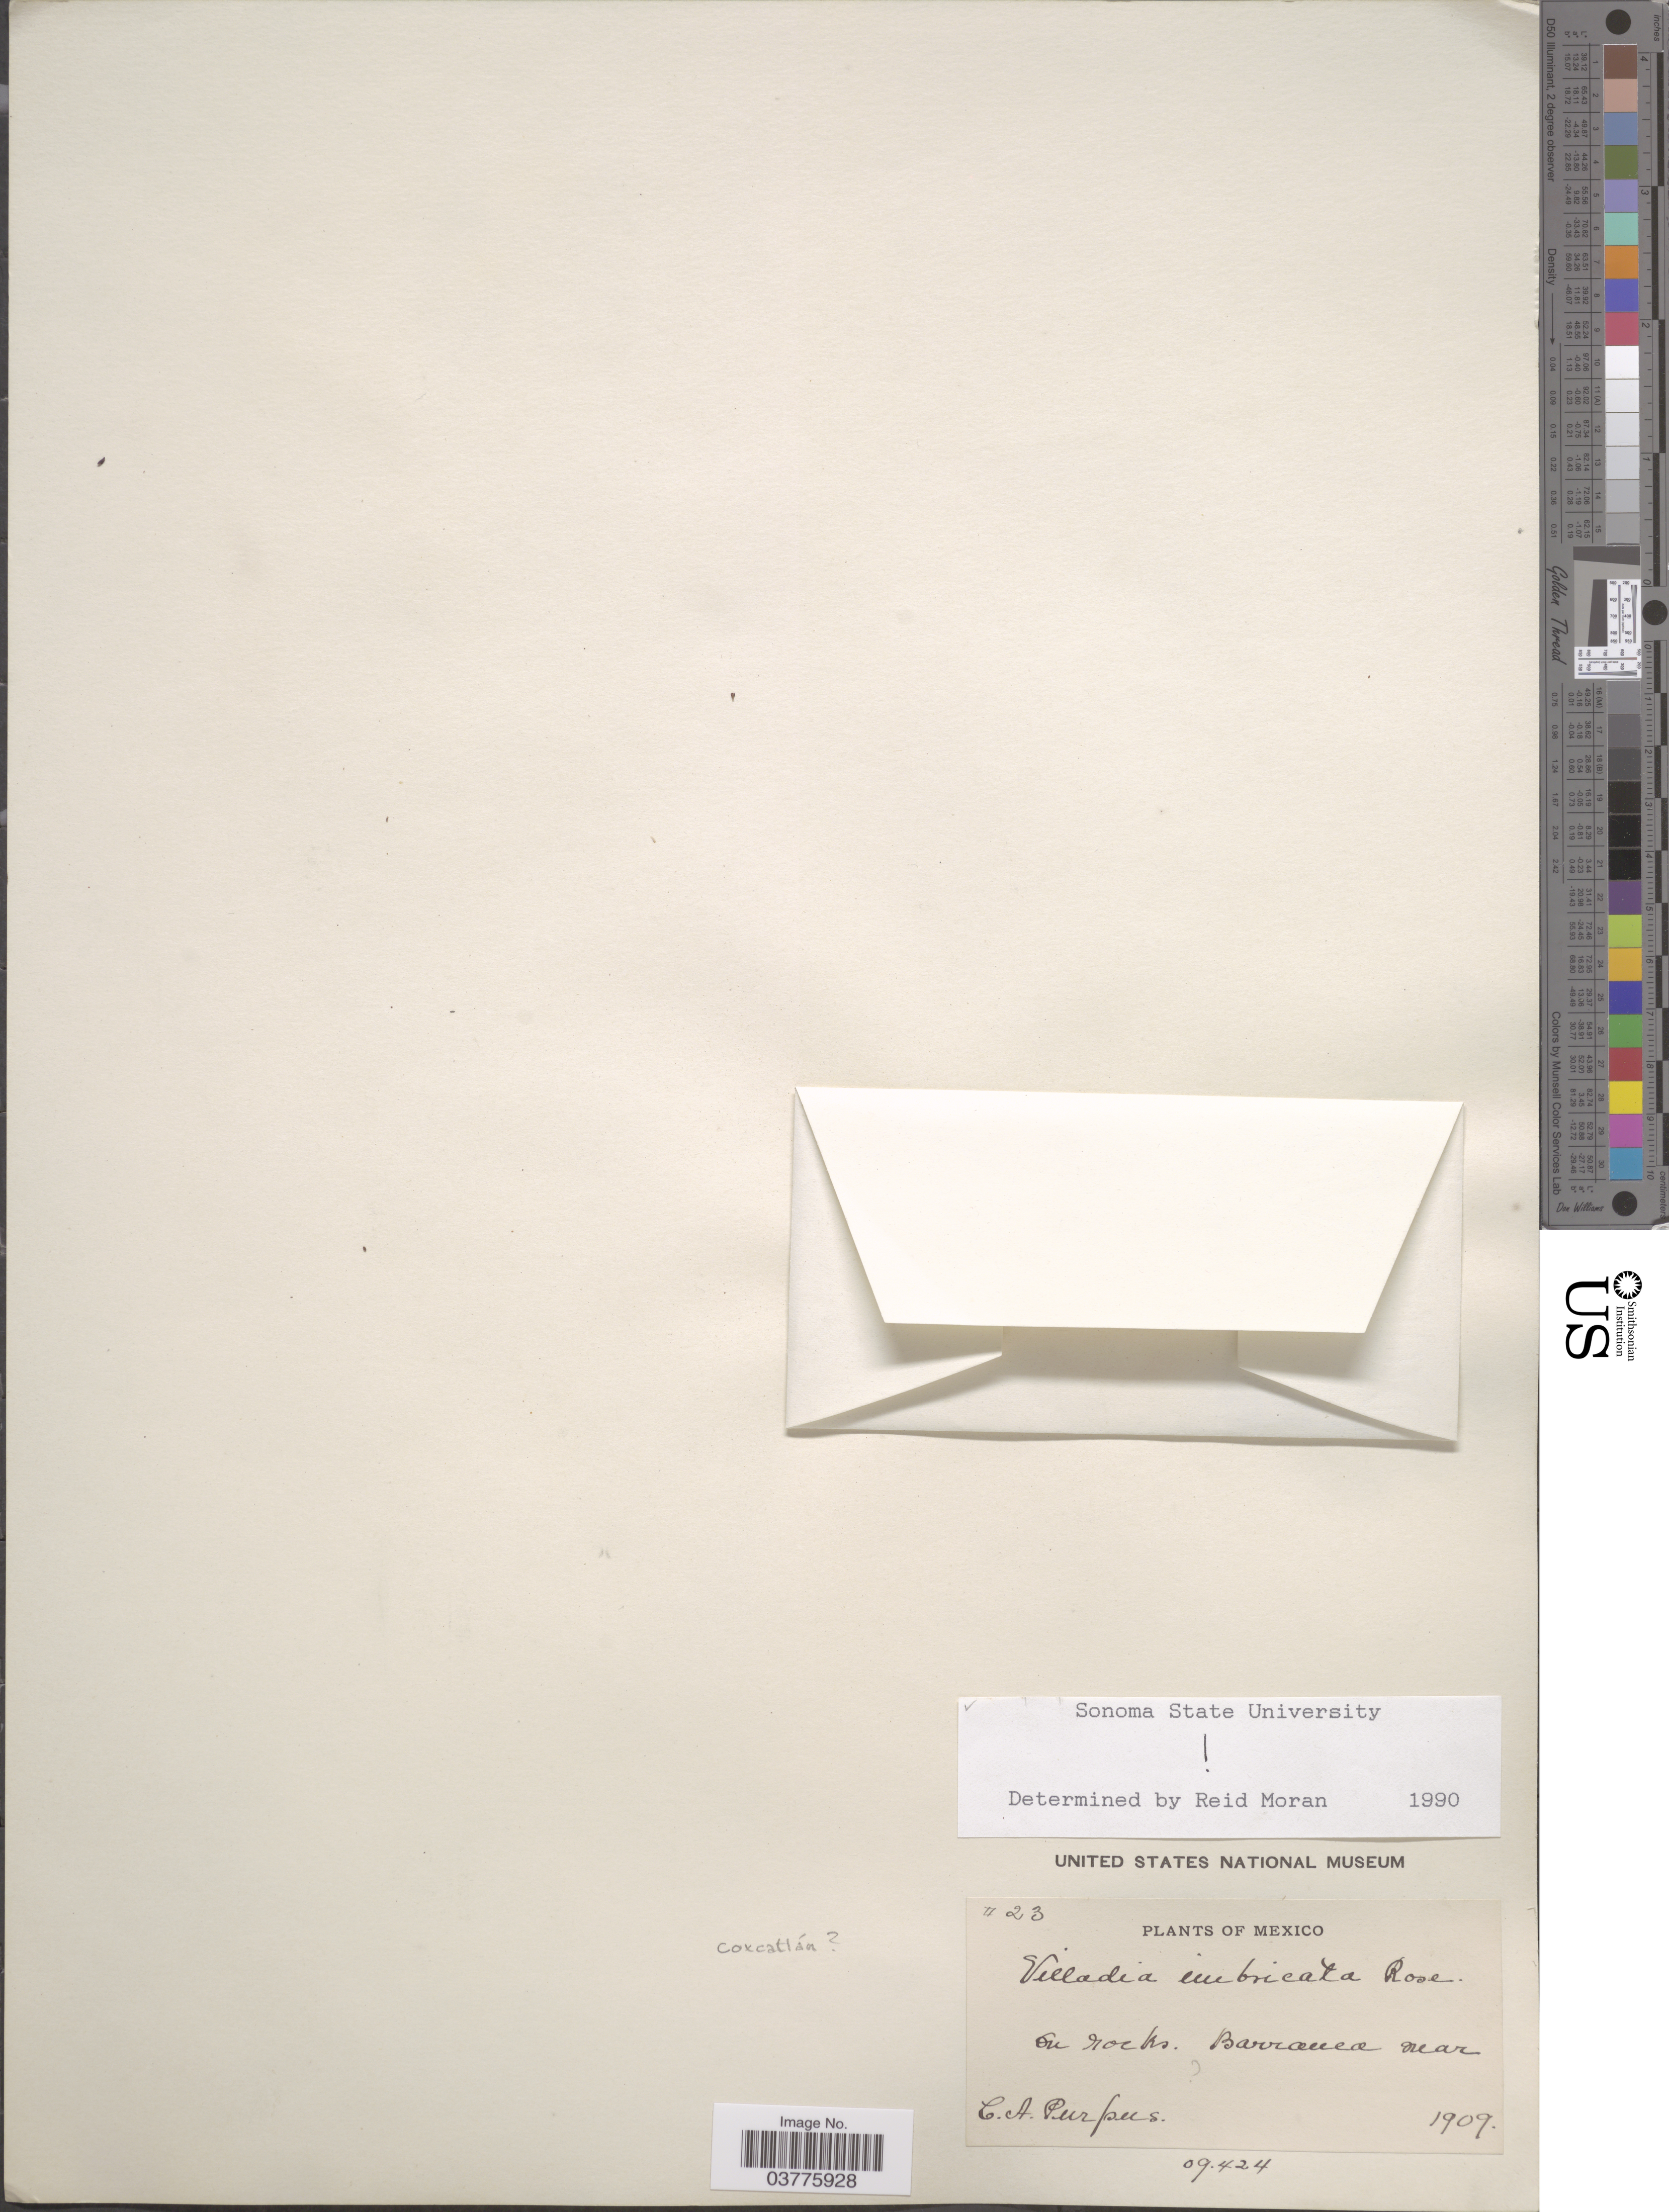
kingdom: Plantae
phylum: Tracheophyta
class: Magnoliopsida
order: Saxifragales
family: Crassulaceae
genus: Villadia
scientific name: Villadia imbricata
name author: Rose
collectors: C. A. Purpus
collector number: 23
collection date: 1909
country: Mexico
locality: Barranca near Coxcatlán.